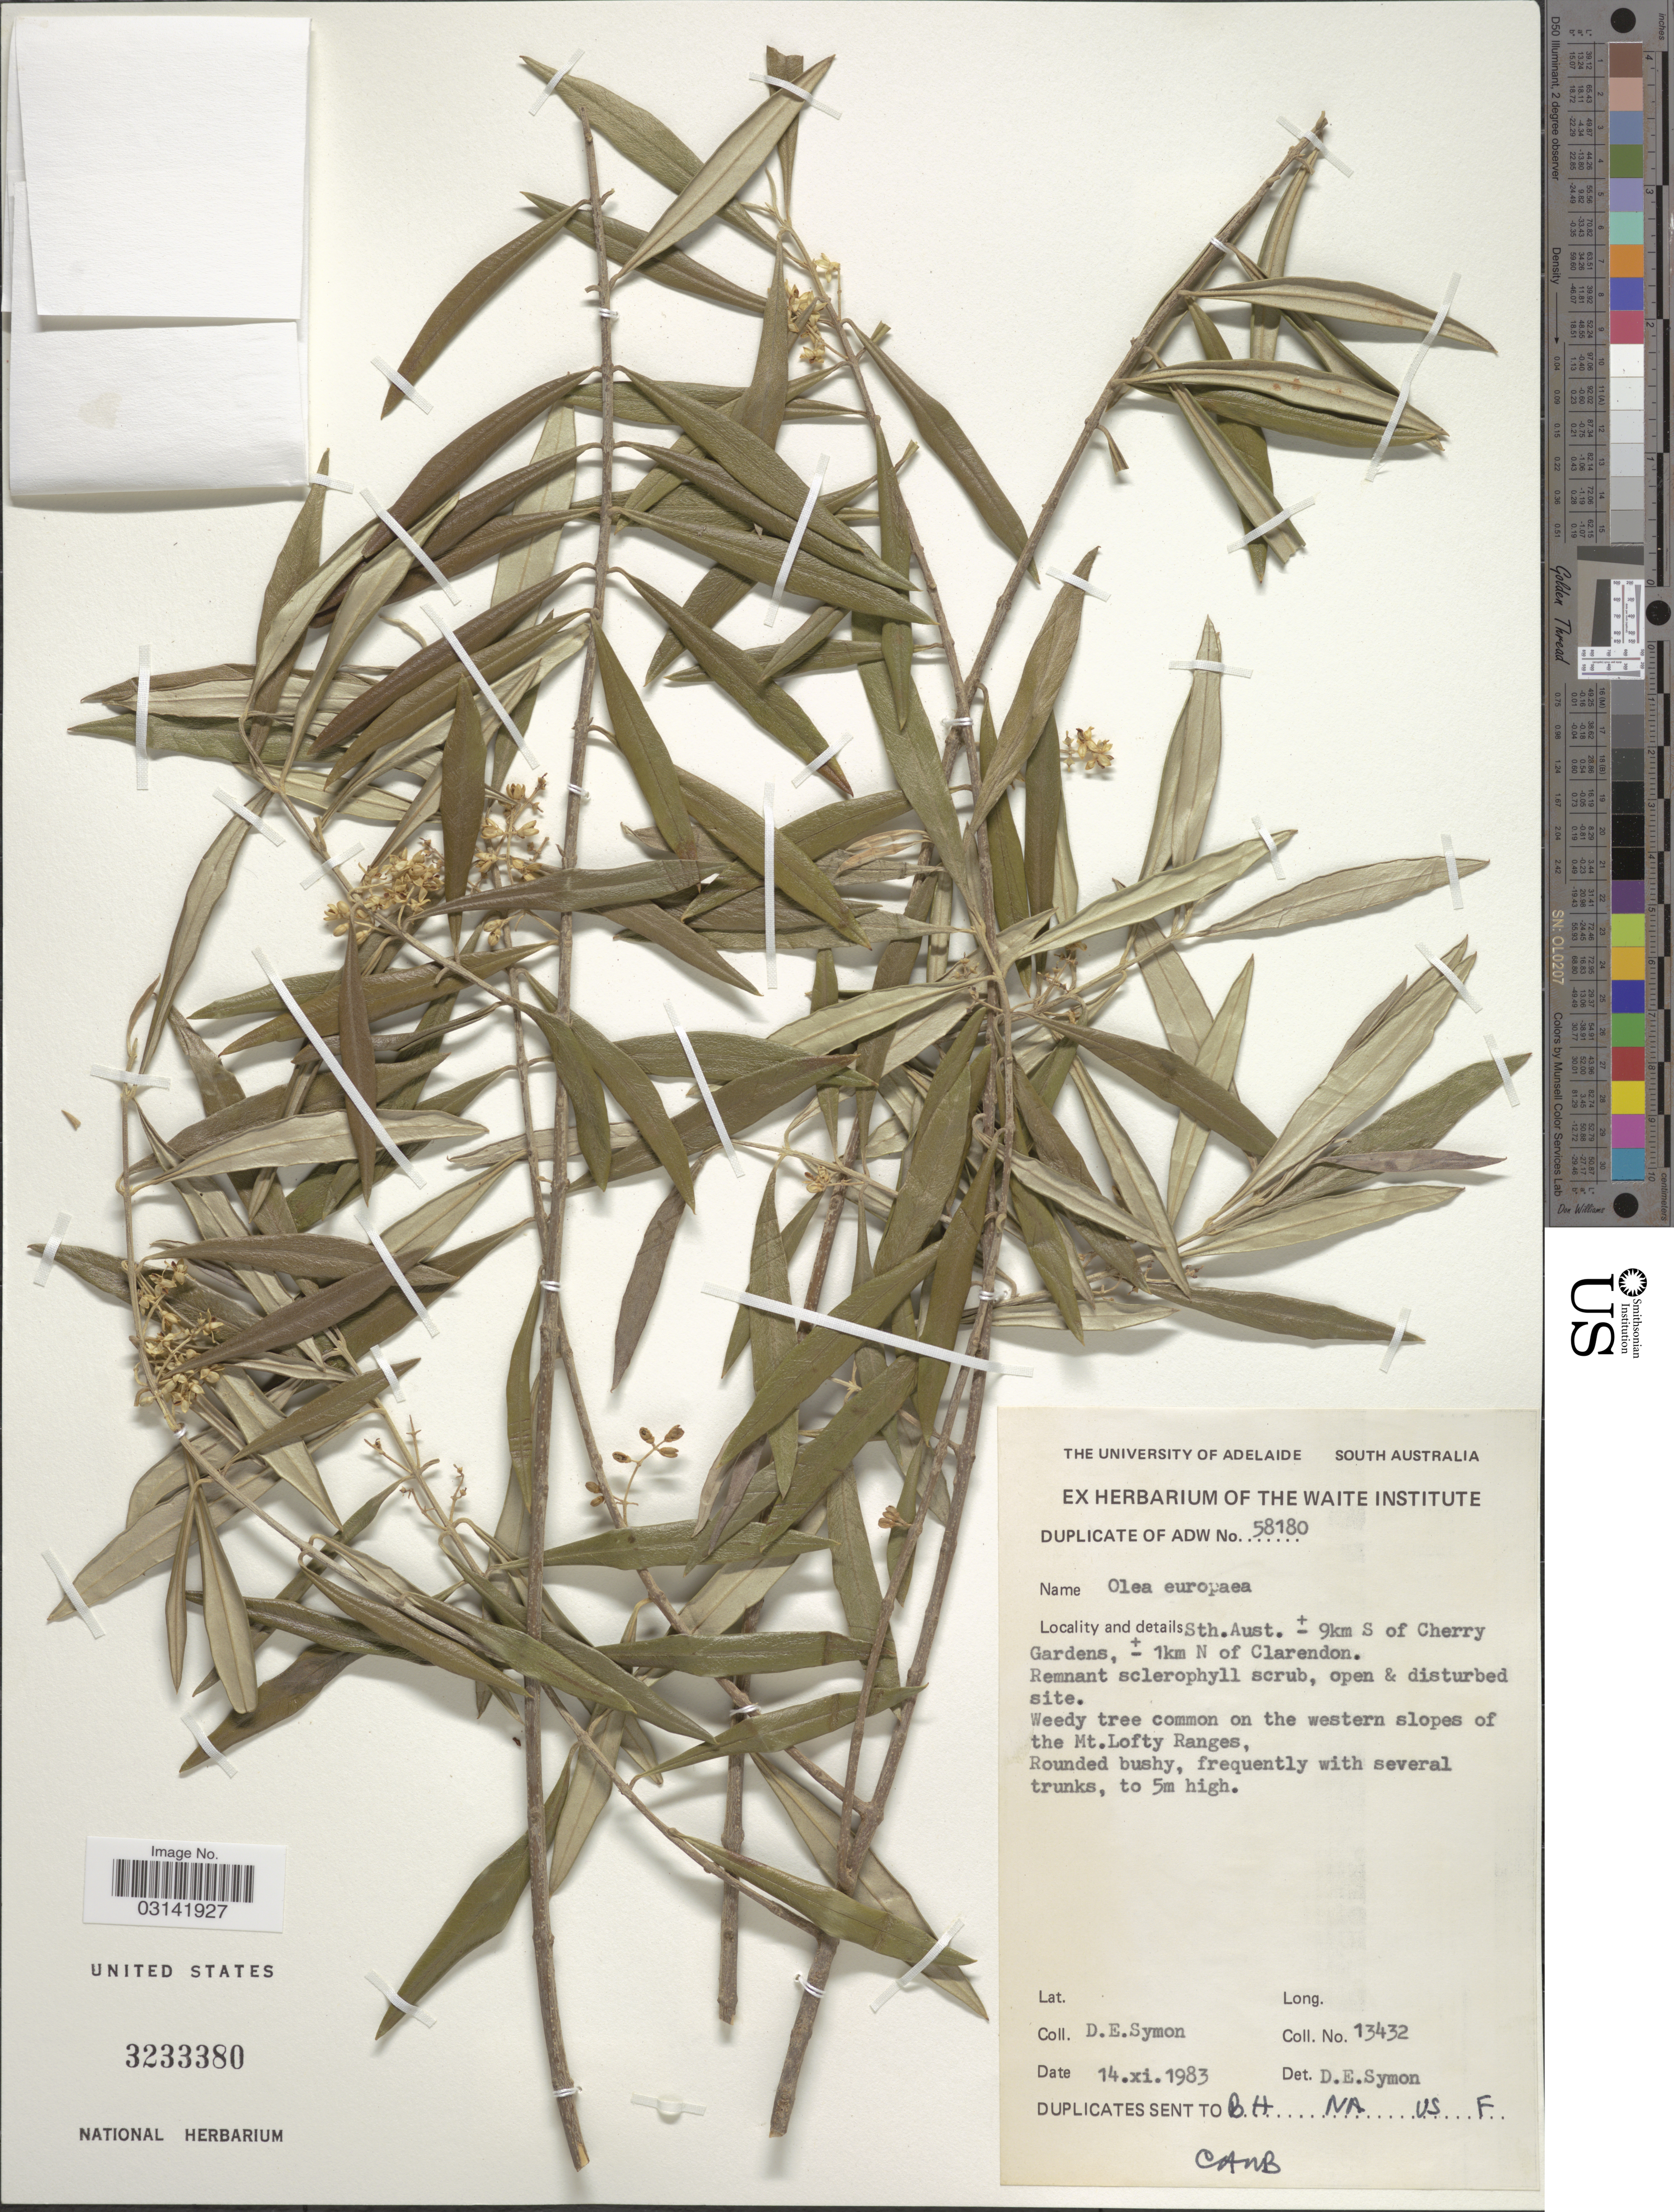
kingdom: Plantae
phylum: Tracheophyta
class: Magnoliopsida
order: Lamiales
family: Oleaceae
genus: Olea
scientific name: Olea europaea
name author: L.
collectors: D. Symon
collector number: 13432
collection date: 1983-11-14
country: Australia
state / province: South Australia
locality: Sth. Aust. ± 9km S of Cherry Gardens, ± 1km N of Clarendon. Weedy tree common on the western slopes of the Mt. Lofty Ranges.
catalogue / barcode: US 3233380